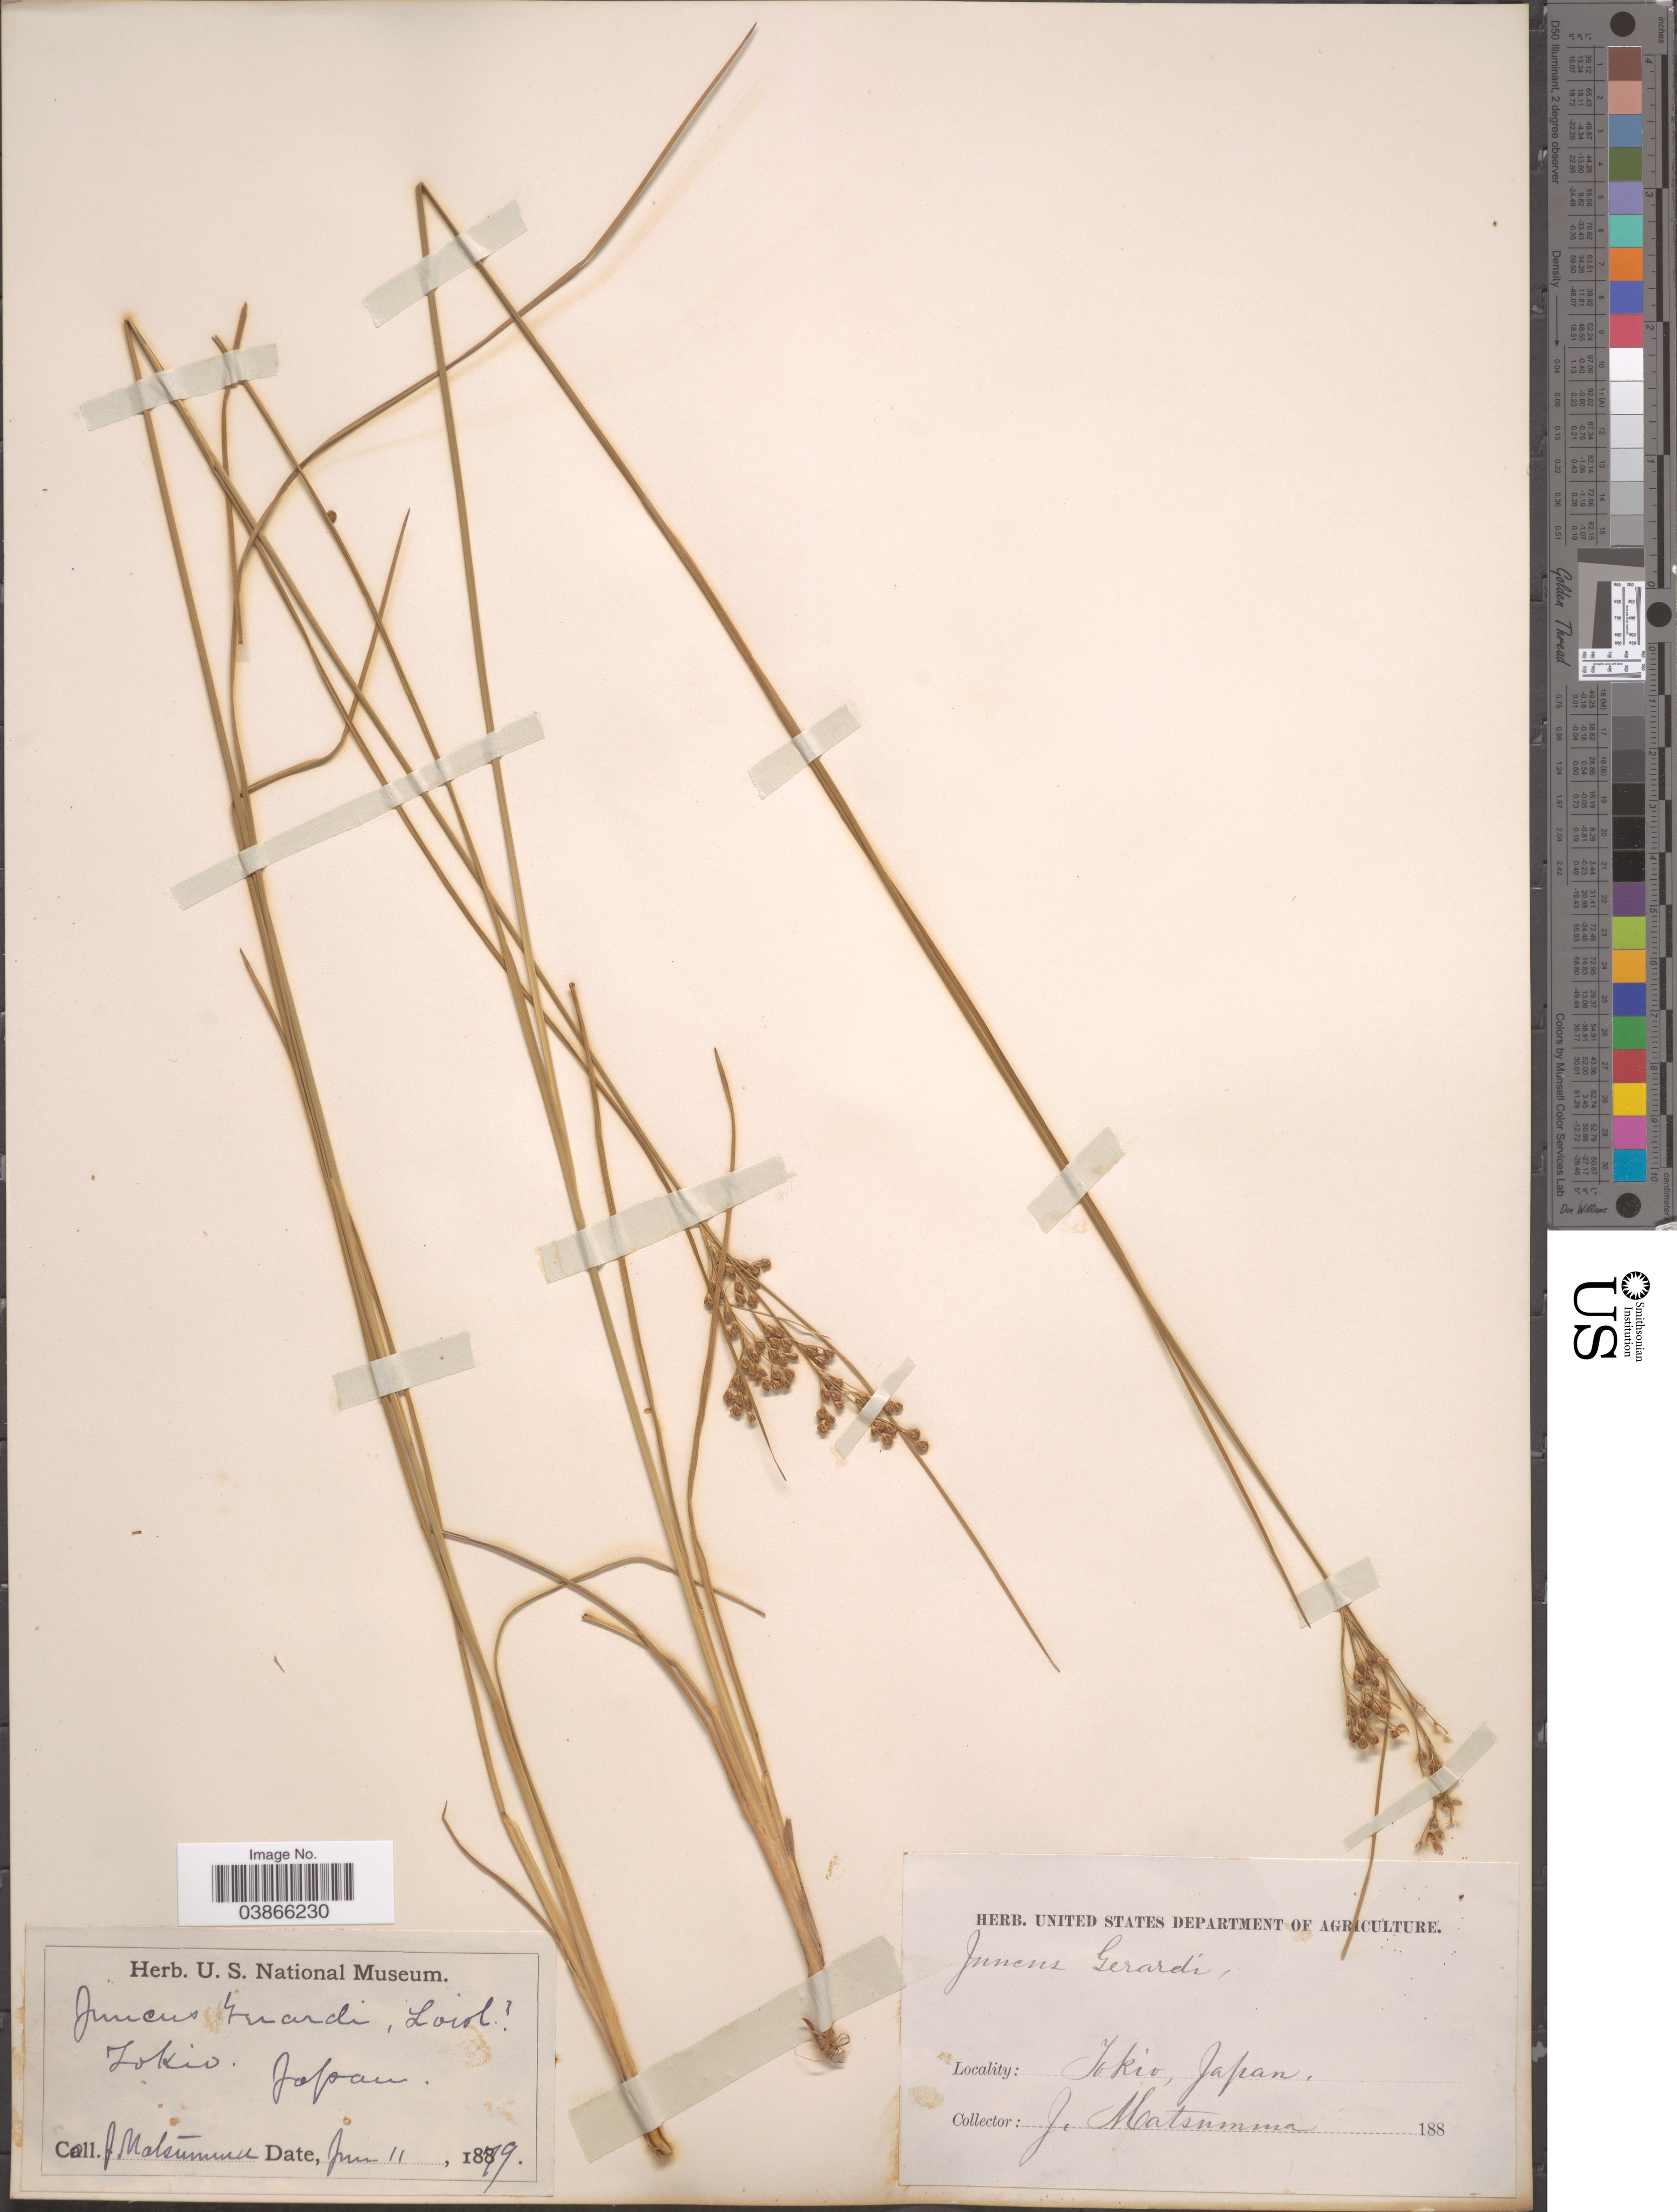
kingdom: Plantae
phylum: Tracheophyta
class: Liliopsida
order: Poales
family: Juncaceae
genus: Juncus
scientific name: Juncus gerardi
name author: Loisel.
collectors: J. Matsumura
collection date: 1879-06-11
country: Japan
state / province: Tokyo, Federal City of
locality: Tokio.